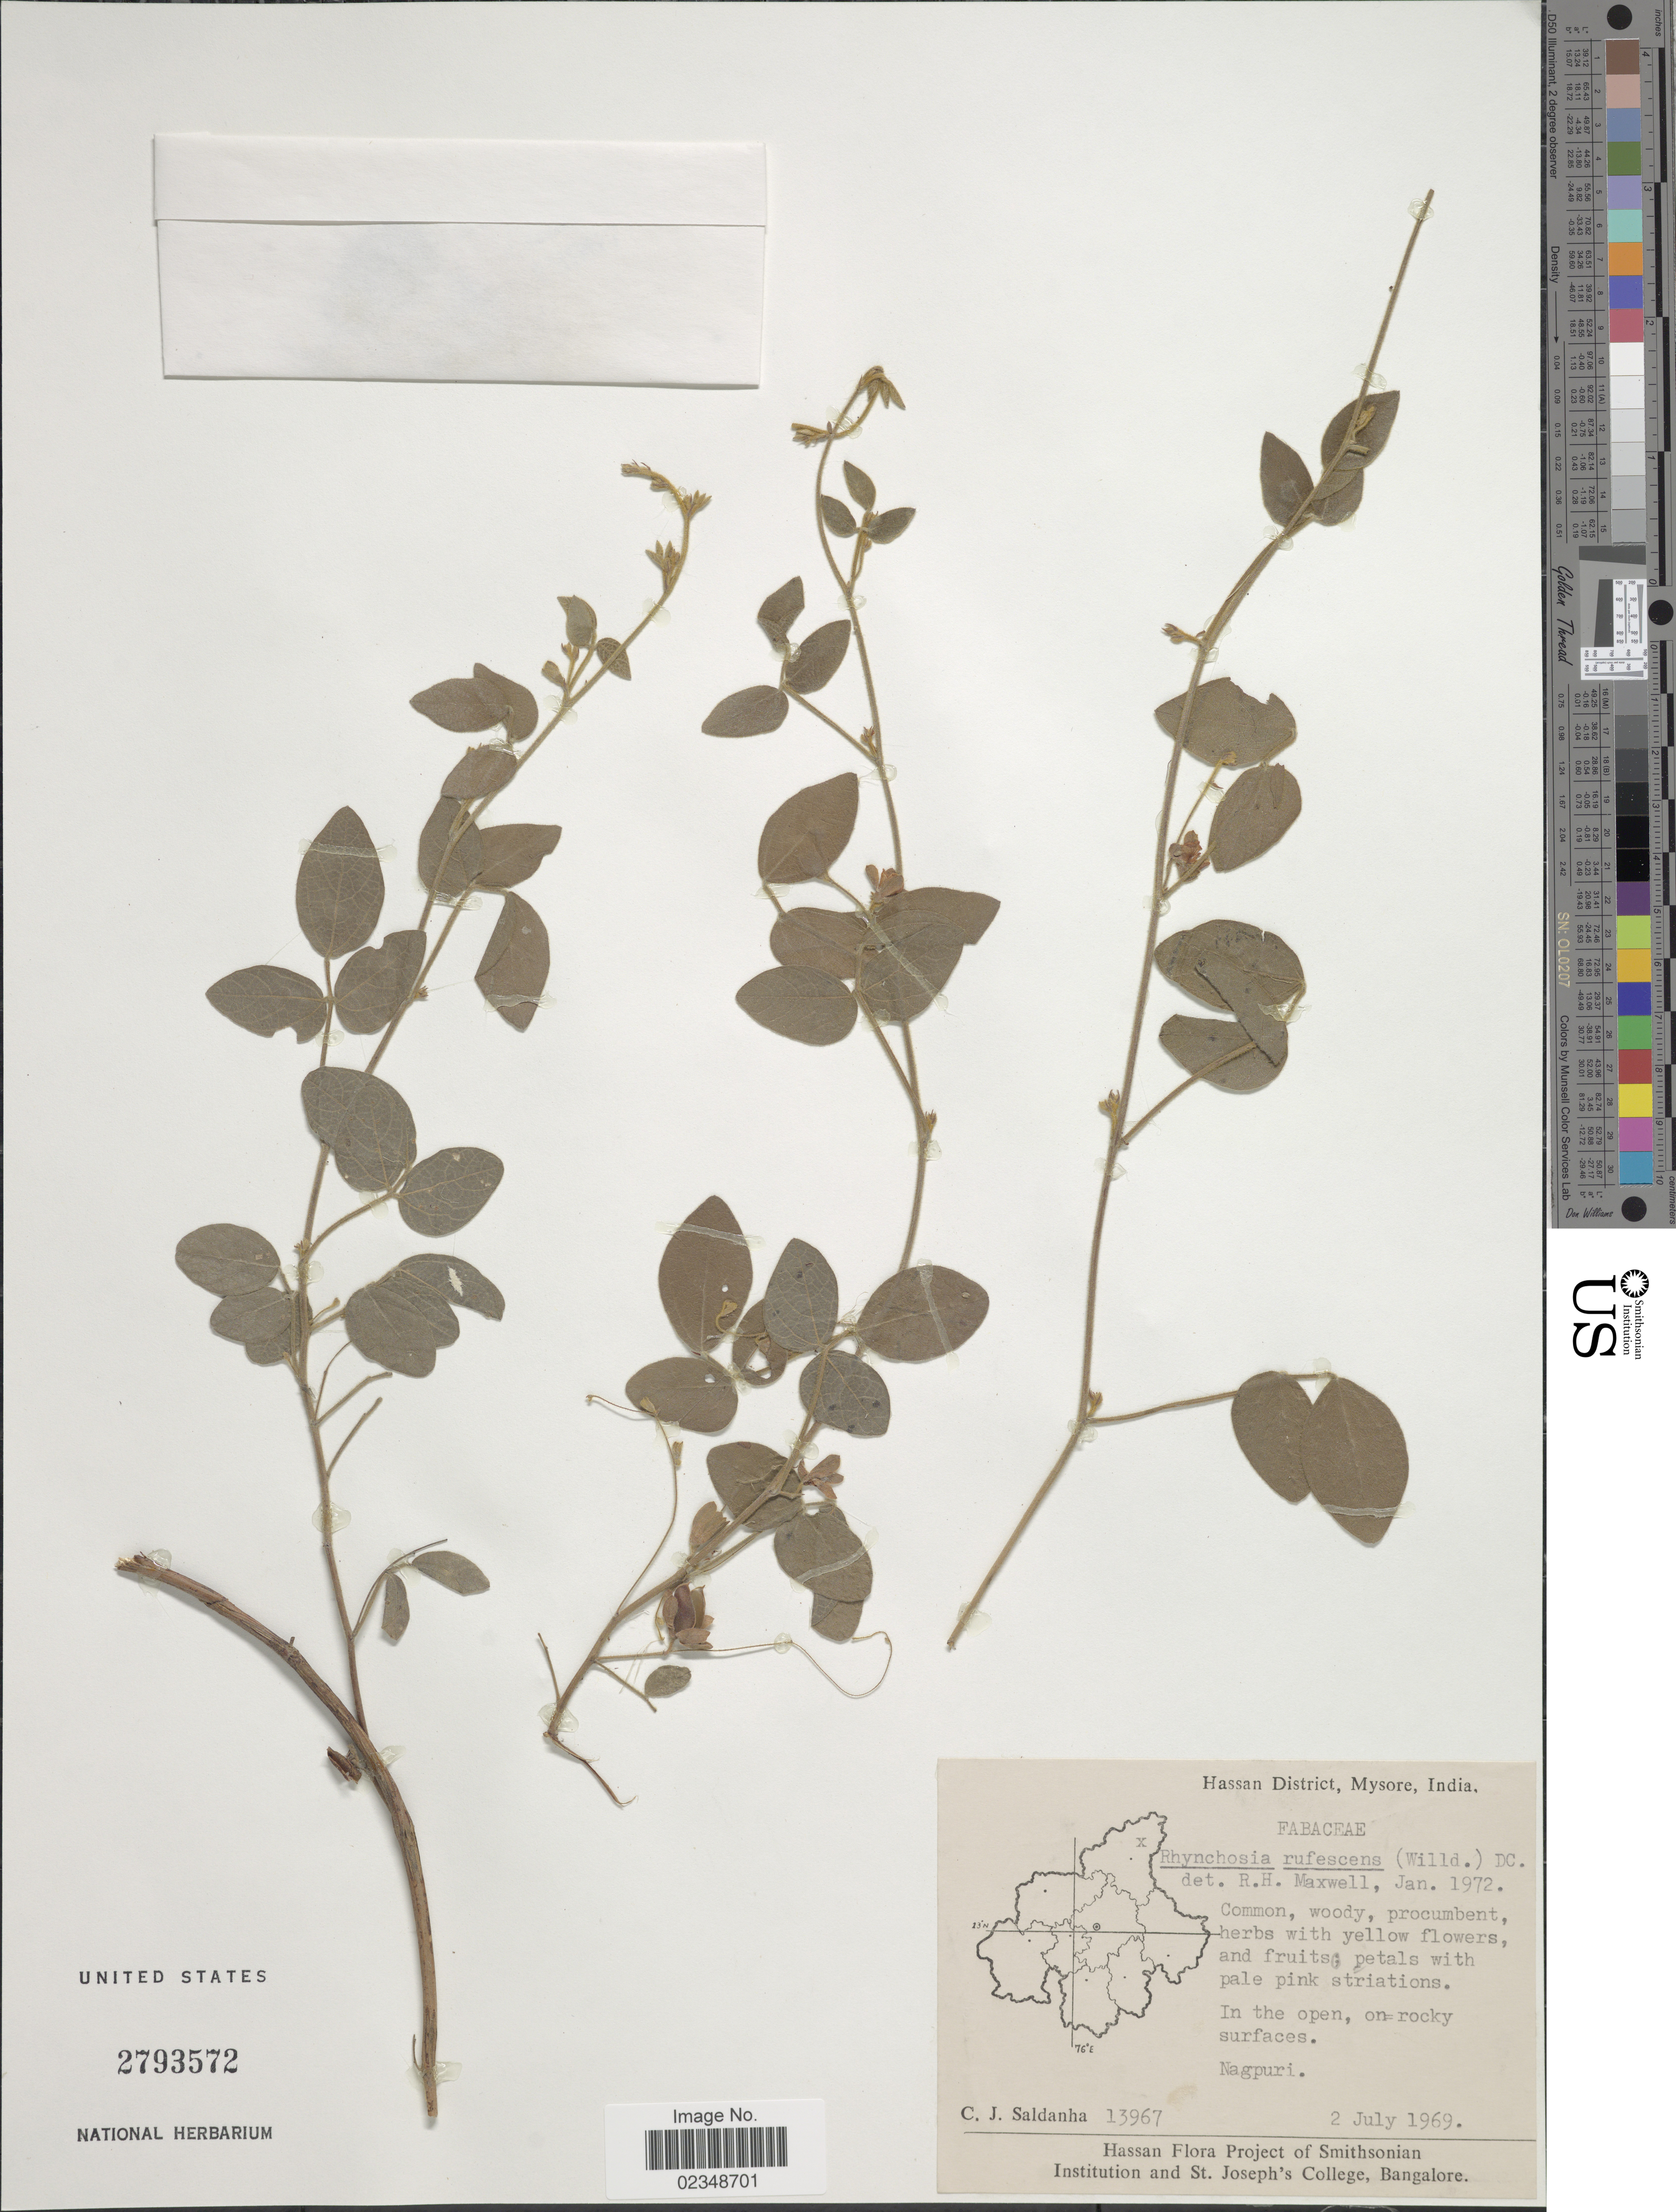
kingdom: Plantae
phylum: Tracheophyta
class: Magnoliopsida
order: Fabales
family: Fabaceae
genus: Rhynchosia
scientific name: Rhynchosia rufescens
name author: DC.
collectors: C. J. Saldanha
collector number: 13967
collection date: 1969-07-02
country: India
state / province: Karnataka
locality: Hassan District, Mysore, Nagpuri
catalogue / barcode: US 2793572